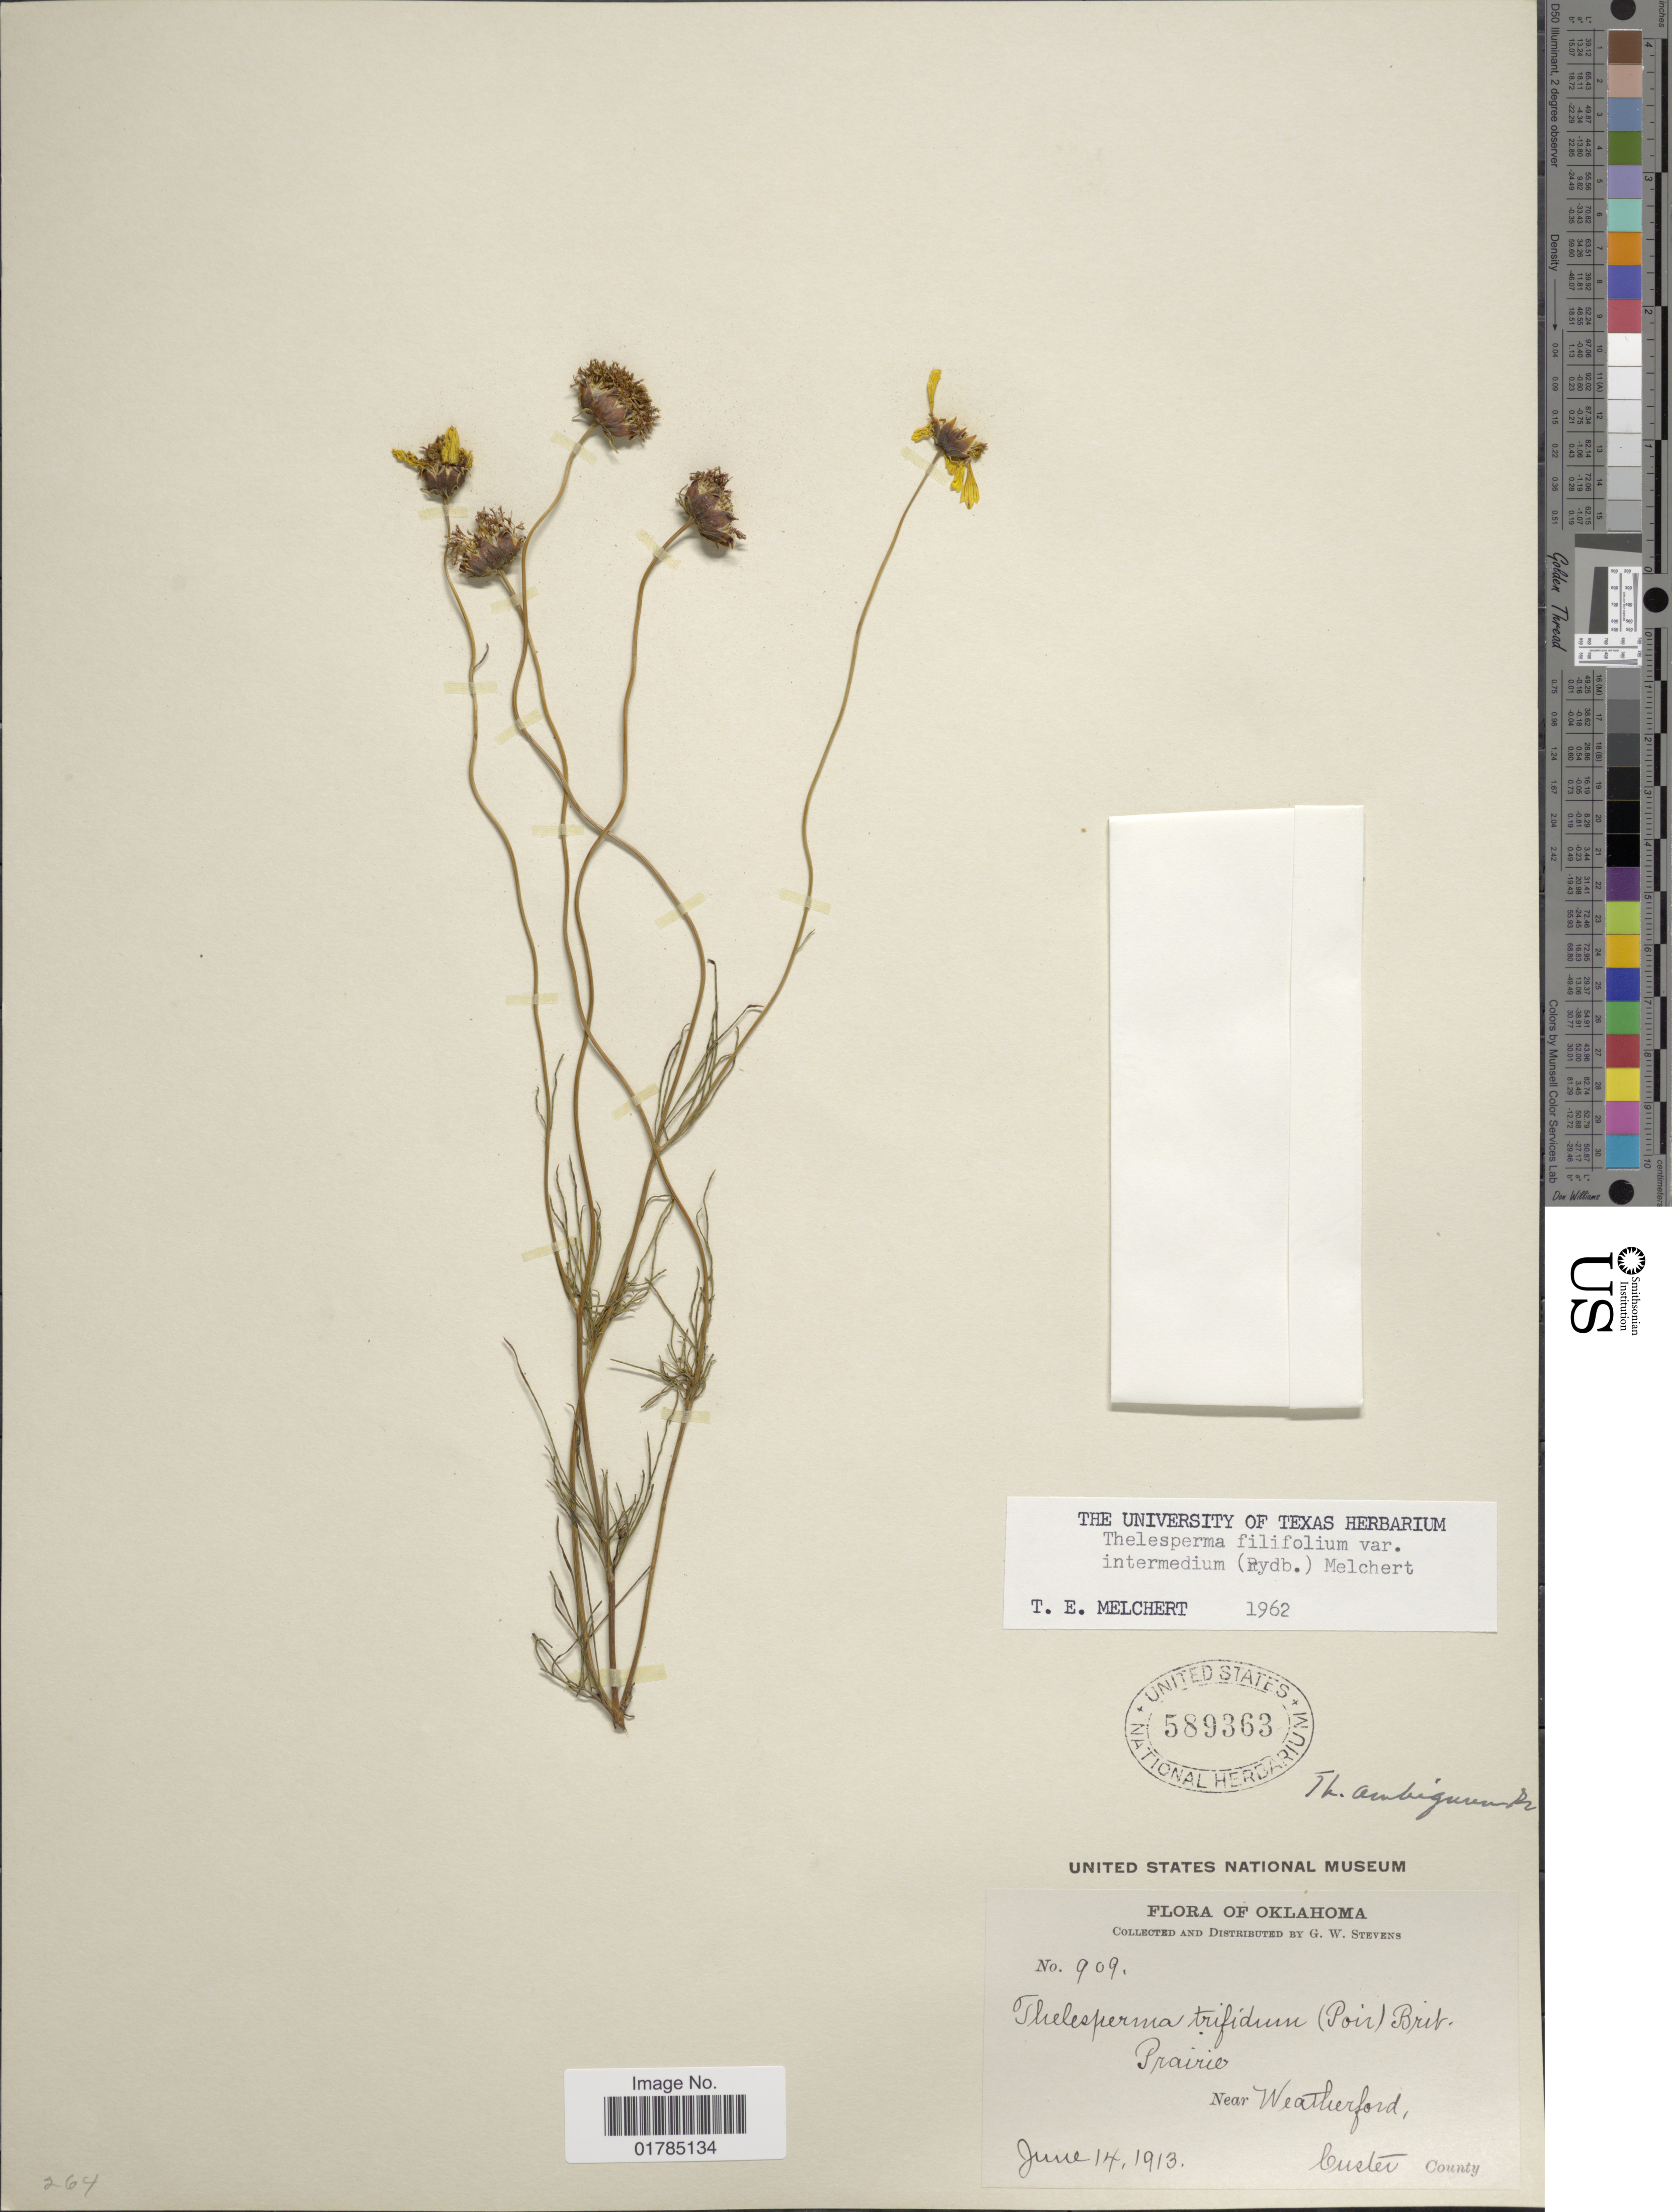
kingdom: Plantae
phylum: Tracheophyta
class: Magnoliopsida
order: Asterales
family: Asteraceae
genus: Thelesperma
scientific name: Thelesperma filifolium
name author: (Hook.) A. Gray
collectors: G. W. Stevens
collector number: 909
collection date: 1913-06-14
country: United States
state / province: Oklahoma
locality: Near Weatherford, Custer County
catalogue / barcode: US 589363